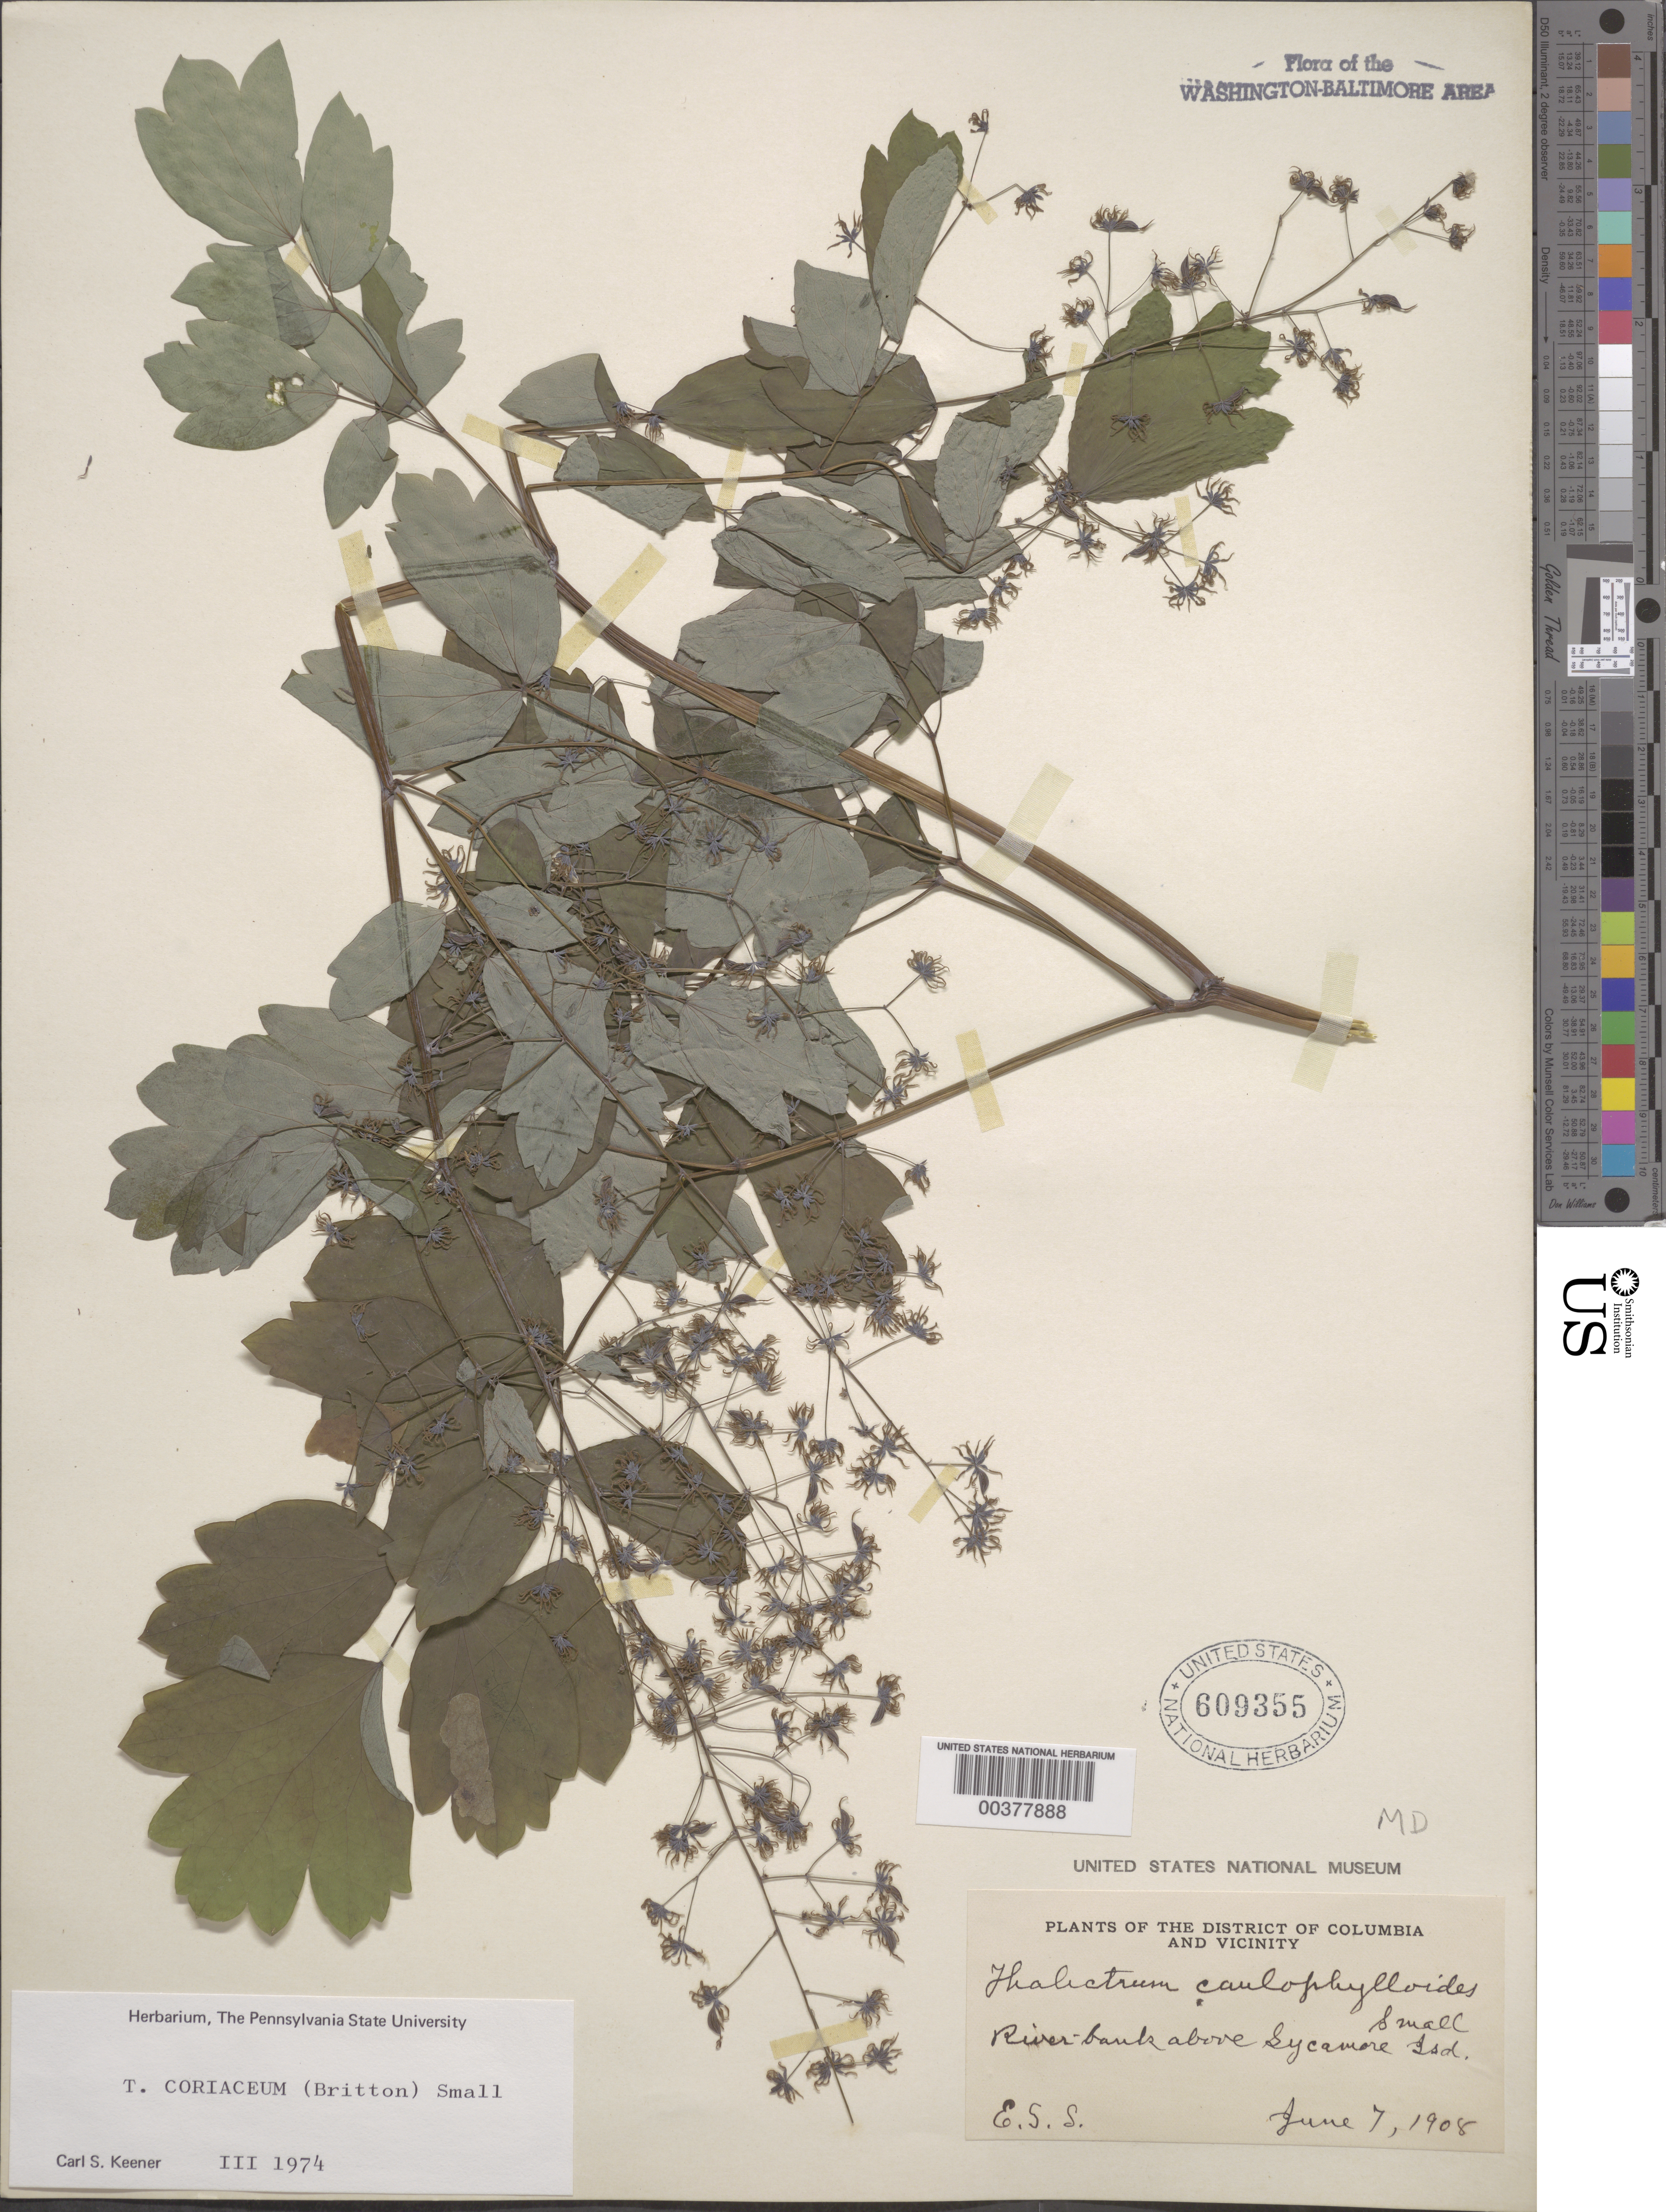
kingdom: Plantae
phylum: Tracheophyta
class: Magnoliopsida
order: Ranunculales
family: Ranunculaceae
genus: Thalictrum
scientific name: Thalictrum coriaceum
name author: (Britton) Small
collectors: E. Steele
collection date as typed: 07 Jun 1908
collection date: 1908-06-07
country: United States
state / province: Maryland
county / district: Montgomery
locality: Above Sycamore Island C. & O. Canal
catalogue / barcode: US 609355